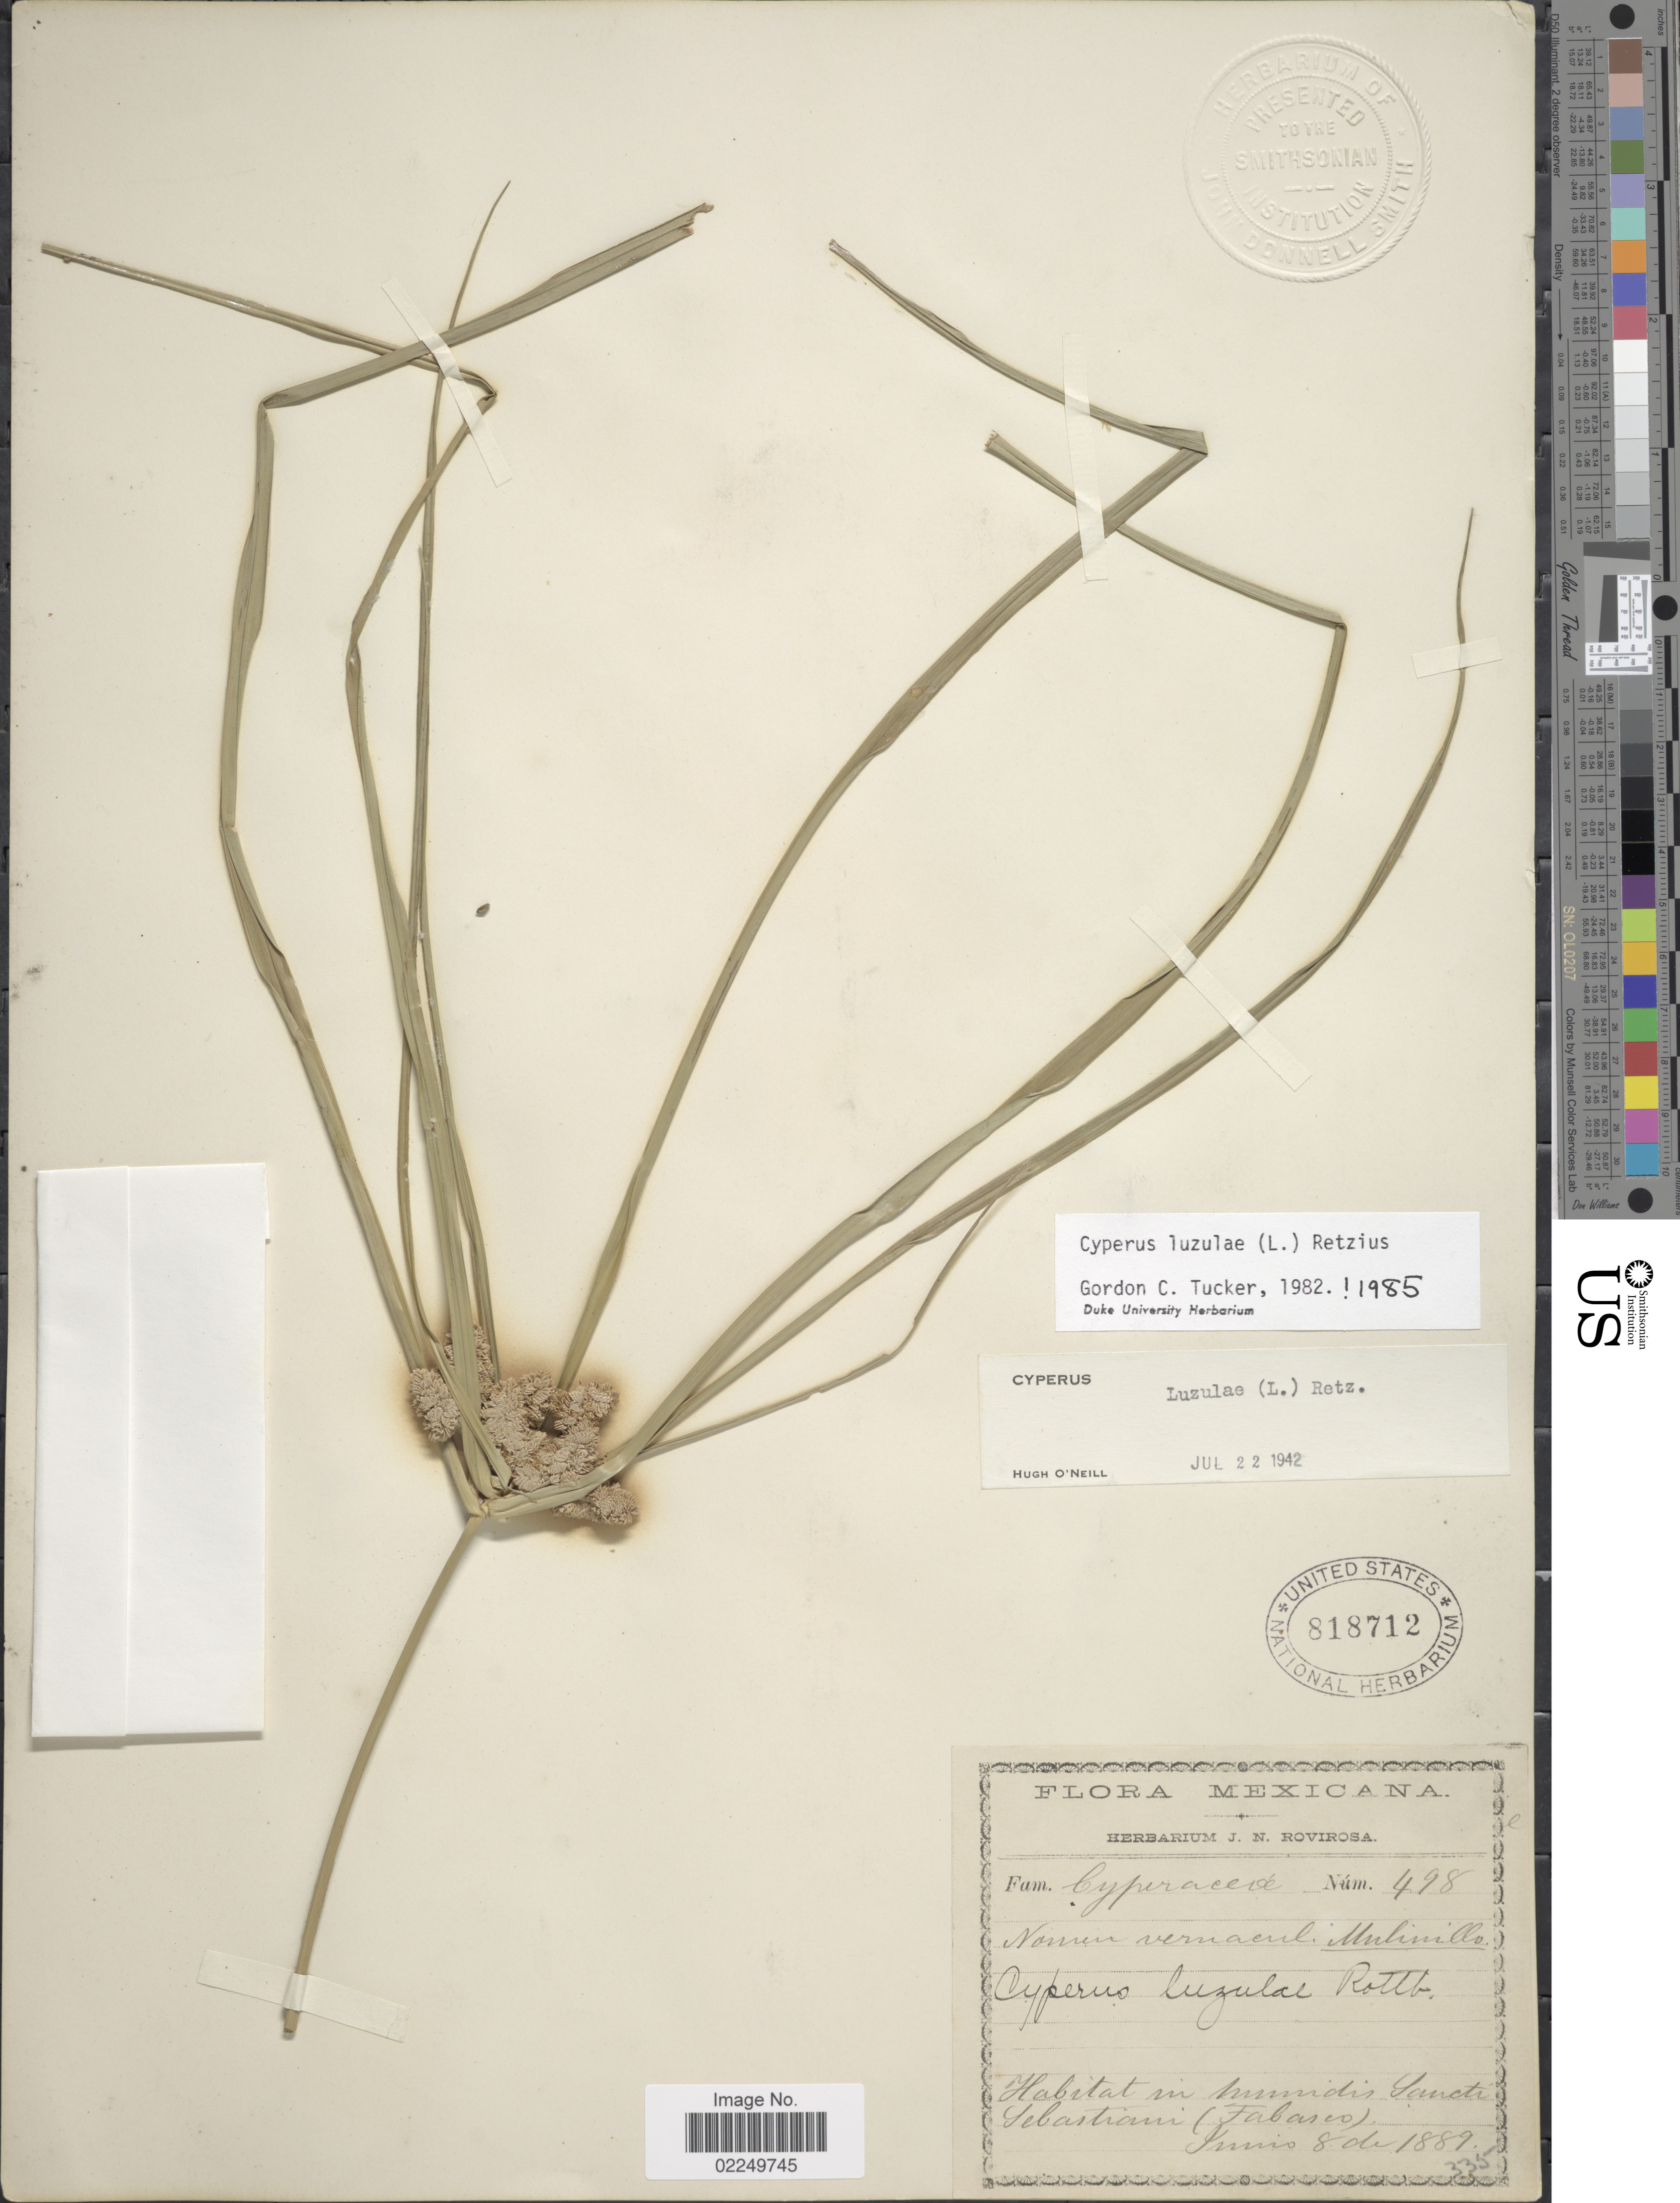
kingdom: Plantae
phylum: Tracheophyta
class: Liliopsida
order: Poales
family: Cyperaceae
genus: Cyperus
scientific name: Cyperus luzulae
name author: (L.) Rottb. ex Retz.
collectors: ex herb. J. N. Rovirosa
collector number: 498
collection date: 1889-01-08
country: Mexico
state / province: Tabasco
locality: In humidis Santa Sebastian (Tabasco)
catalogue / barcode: US 818712